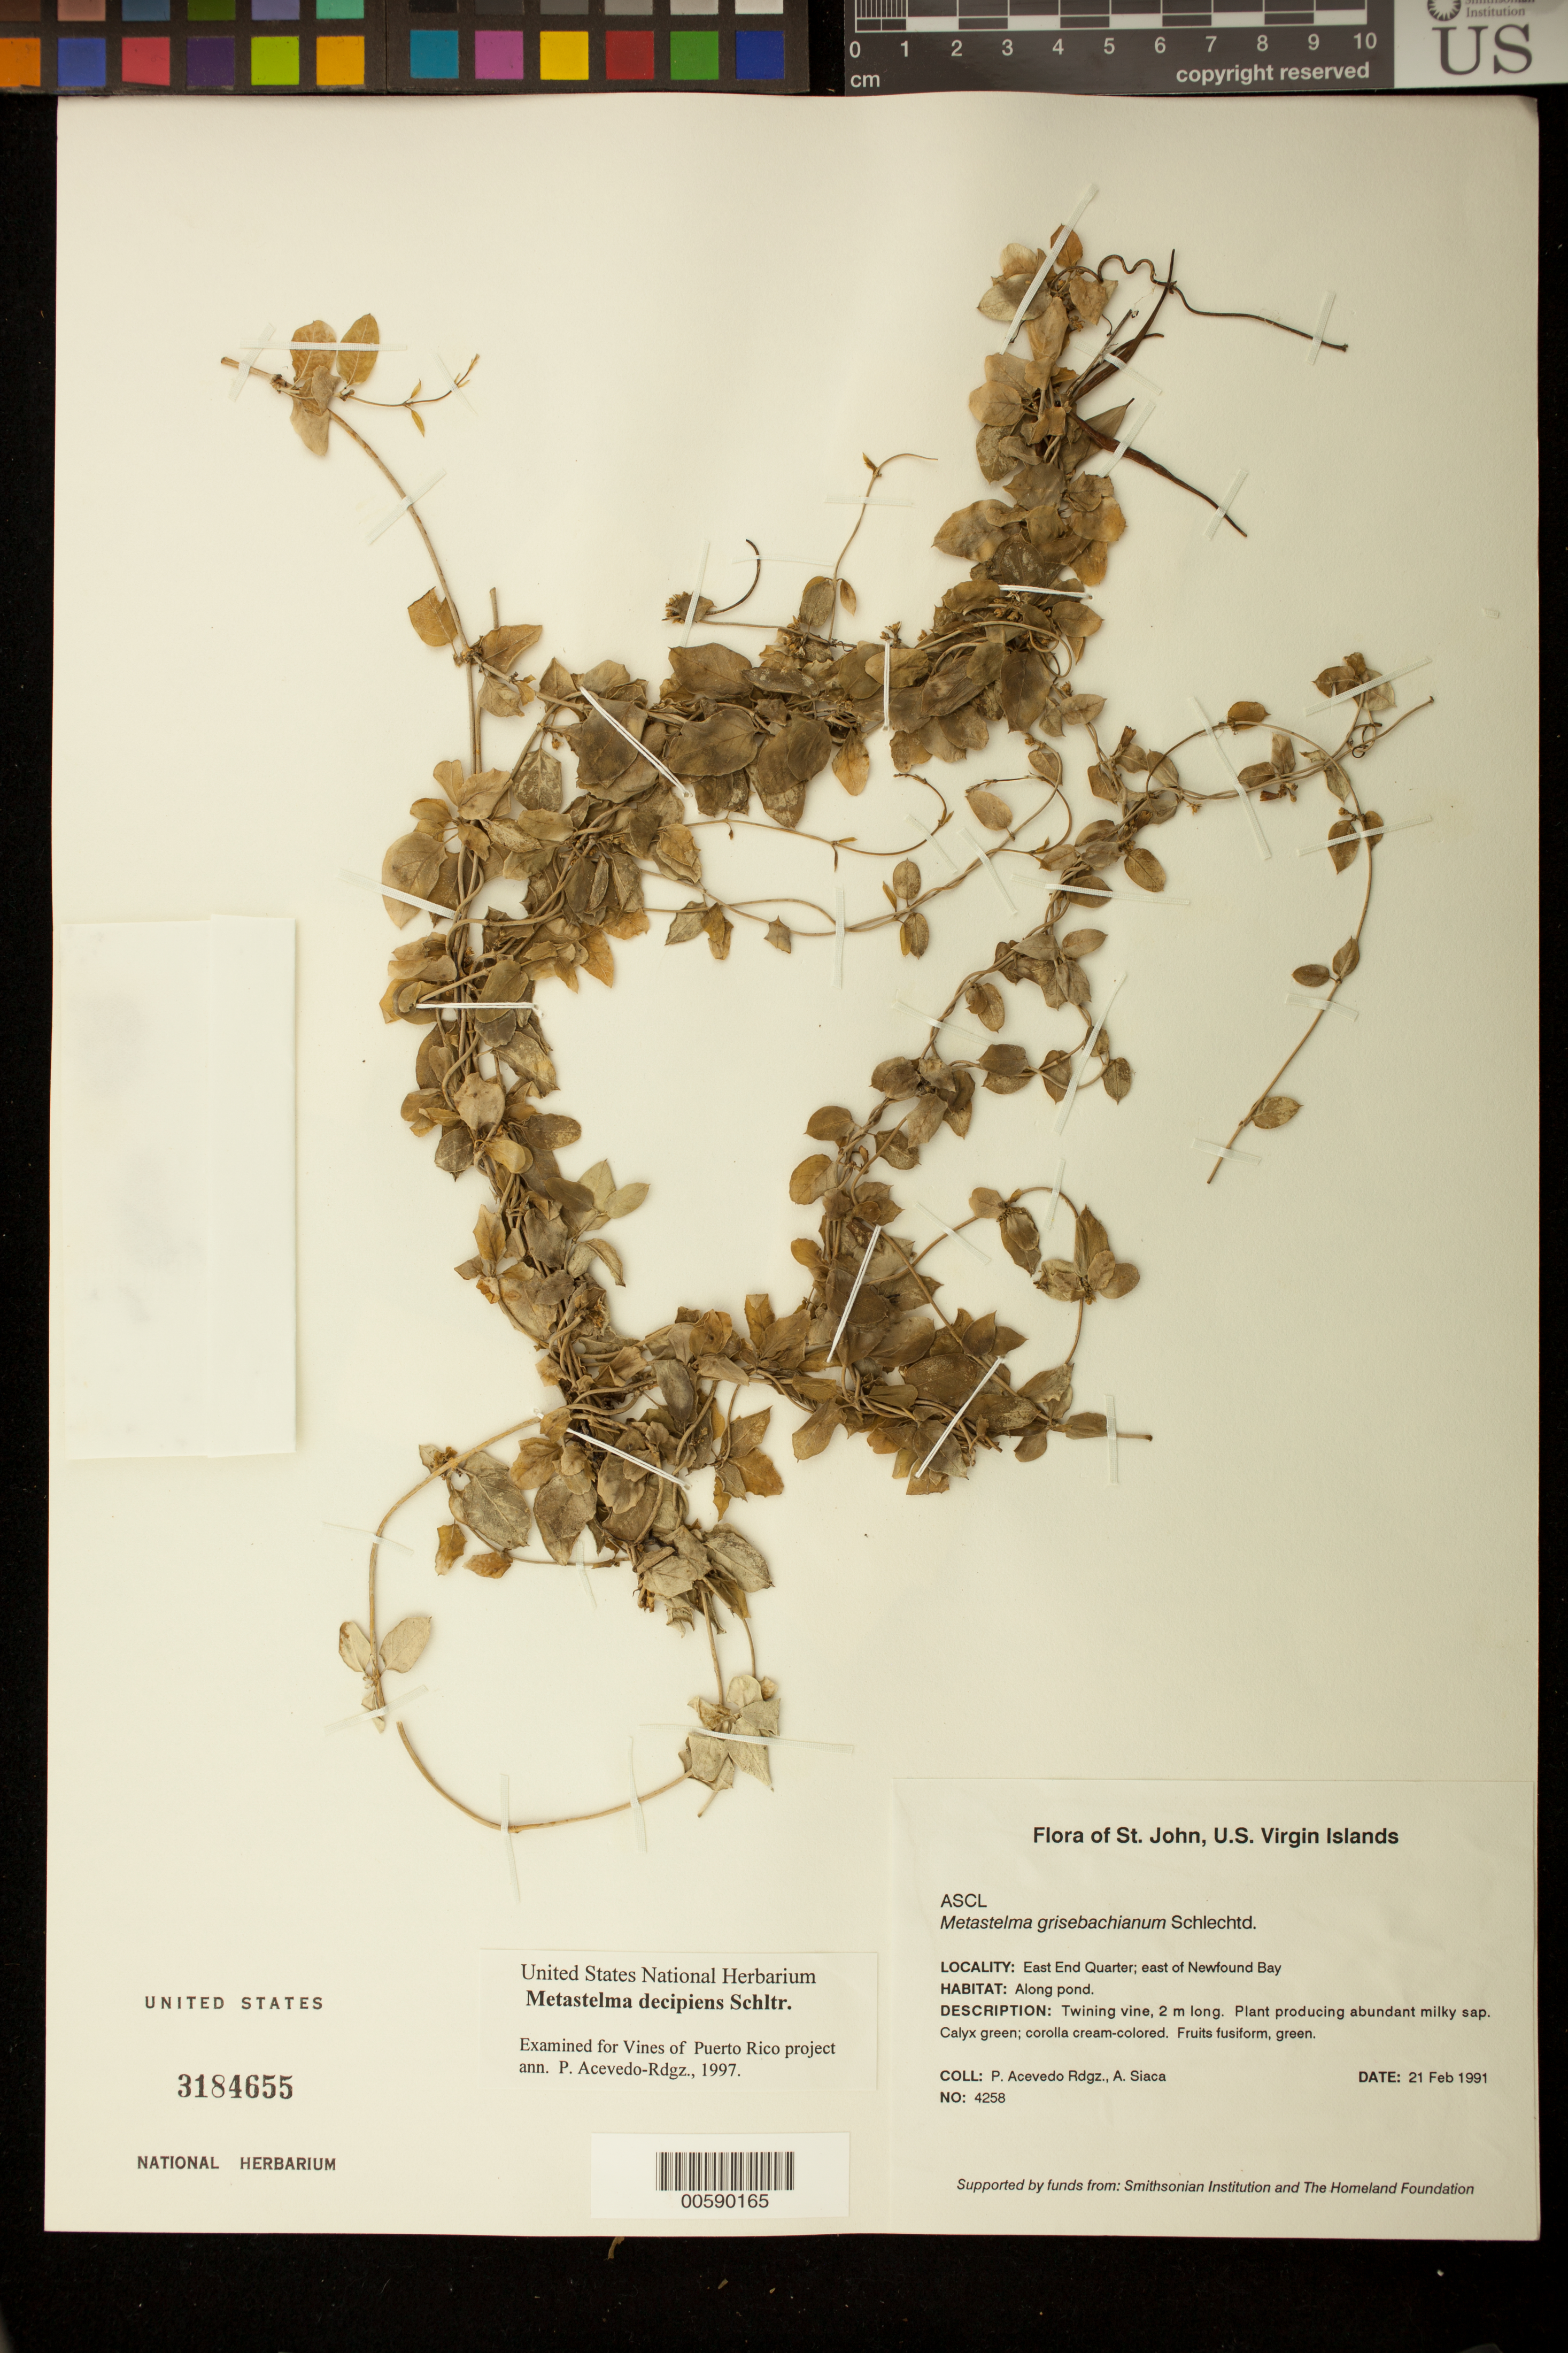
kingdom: Plantae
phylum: Tracheophyta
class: Magnoliopsida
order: Gentianales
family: Apocynaceae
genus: Metastelma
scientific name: Metastelma decipiens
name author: Schltr.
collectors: P. Acevedo-Rodr. & A. Siaca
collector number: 4258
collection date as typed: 21 Feb 1991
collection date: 1991-02-21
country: U.S. Virgin Islands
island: St. John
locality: East End Quarter; east of Newfound Bay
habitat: Along pond.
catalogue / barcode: US 3184655